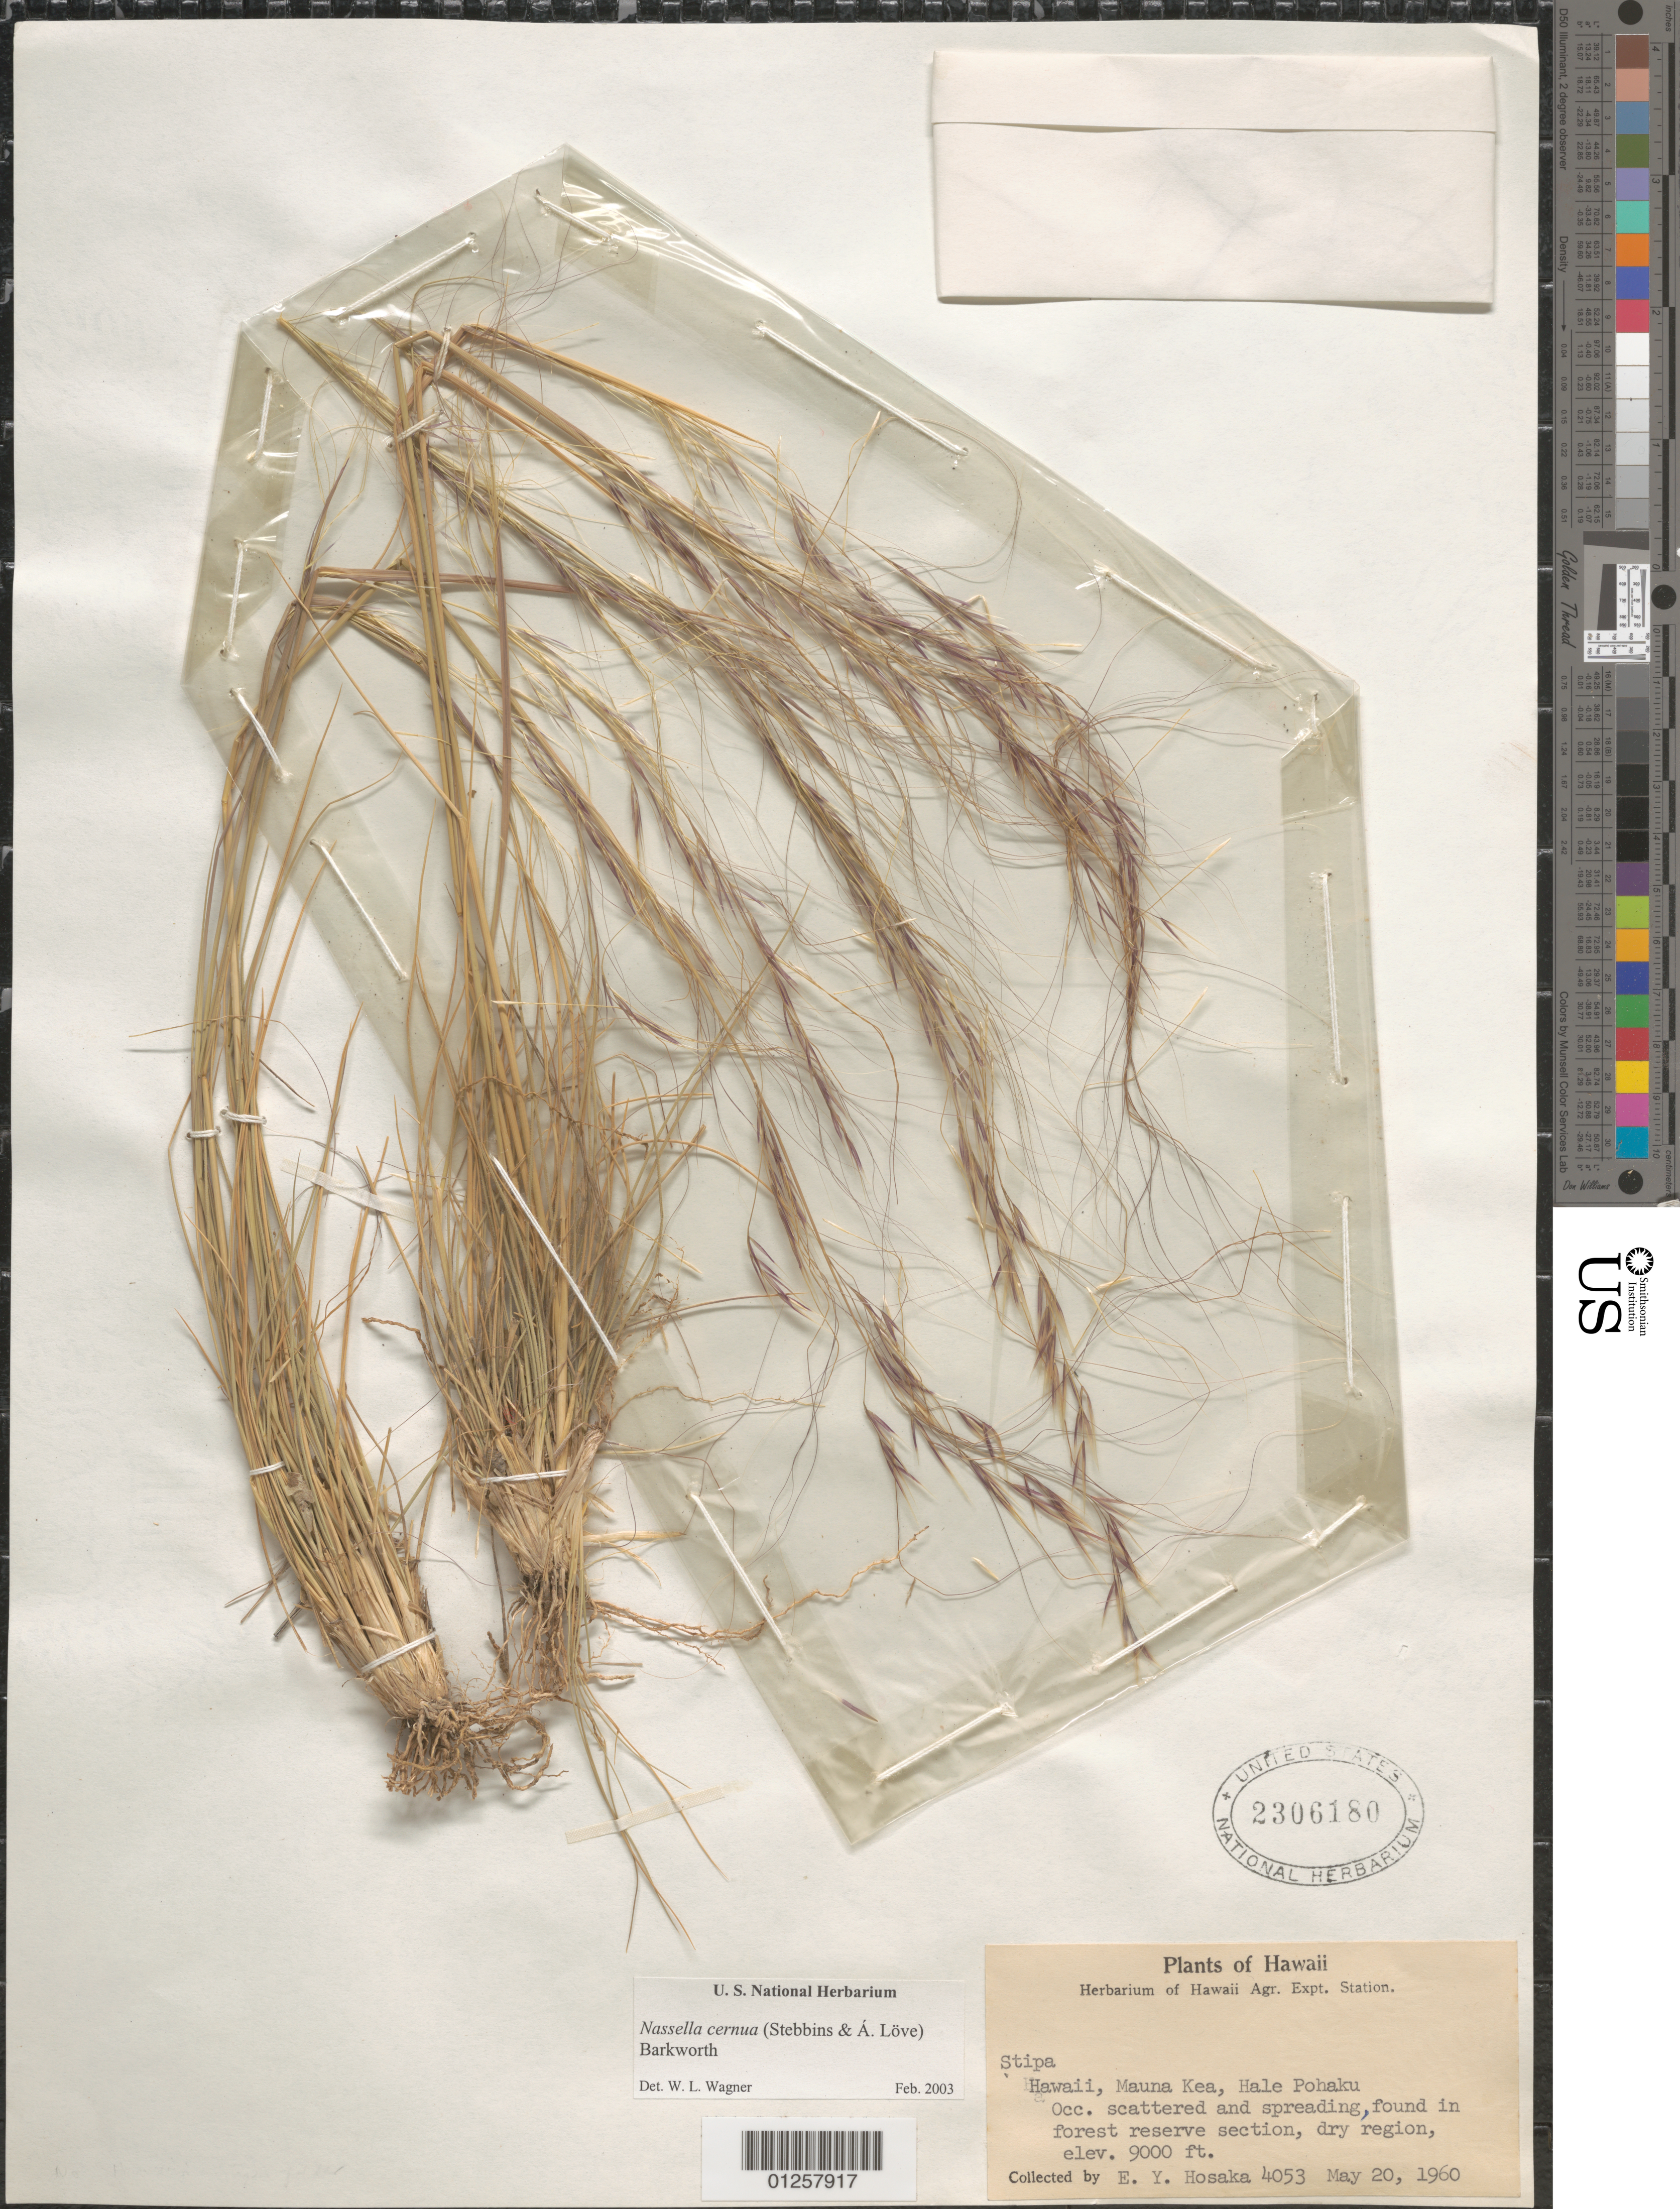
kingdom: Plantae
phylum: Tracheophyta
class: Liliopsida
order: Poales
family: Poaceae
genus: Nassella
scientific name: Nassella cernua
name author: (Stebbins & Love) Barkworth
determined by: Wagner, W. L., (BOT), Smithsonian Institution - National Museum of Natural History (UNITED STATES)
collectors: E. Y. Hosaka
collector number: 4053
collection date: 1960-05-20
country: United States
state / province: Hawaii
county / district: Hawaii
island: Hawaii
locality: Mauna Kea, Hale Pohaku.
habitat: Forest reserve section, dry region.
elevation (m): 2743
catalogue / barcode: US 2306180